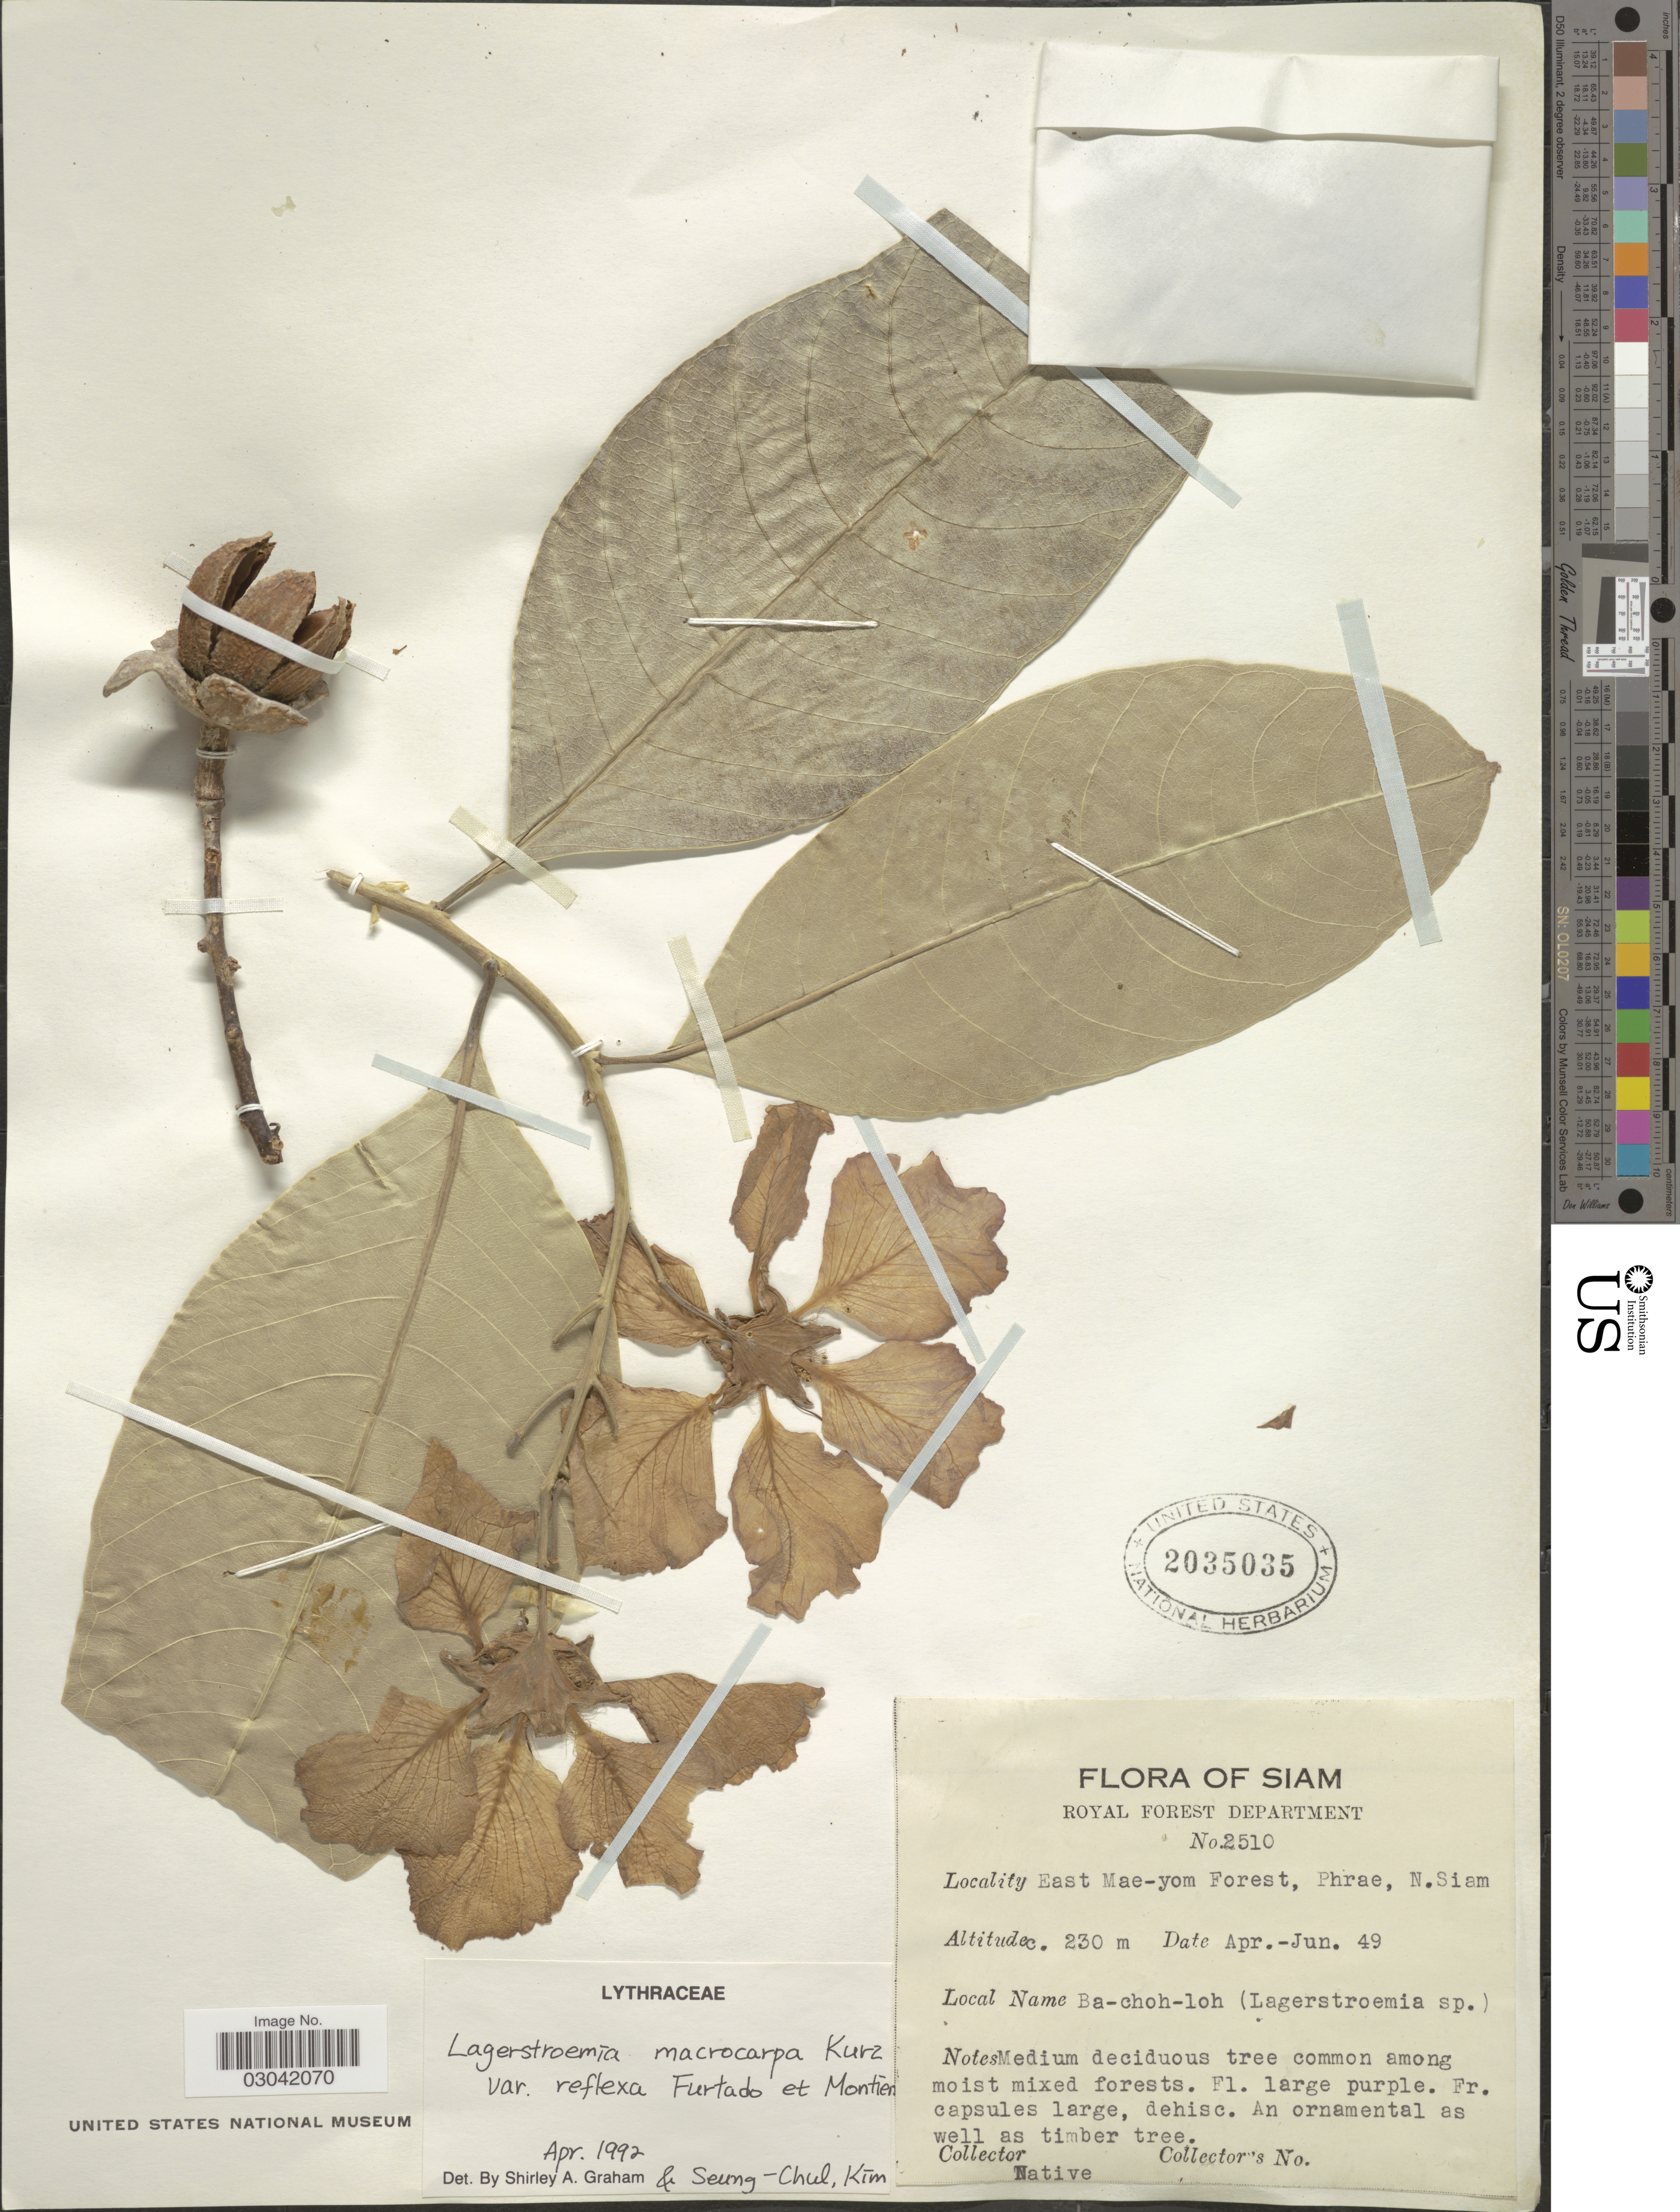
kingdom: Plantae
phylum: Tracheophyta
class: Magnoliopsida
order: Myrtales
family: Lythraceae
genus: Lagerstroemia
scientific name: Lagerstroemia macrocarpa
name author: Wall.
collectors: Native collectors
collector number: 2510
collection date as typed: Transcribed d/m/y: /4/49 to /6/49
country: Thailand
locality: Siam. East Mae-yom Forest, Phrae, N. Siam.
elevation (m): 230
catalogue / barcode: US 2035035